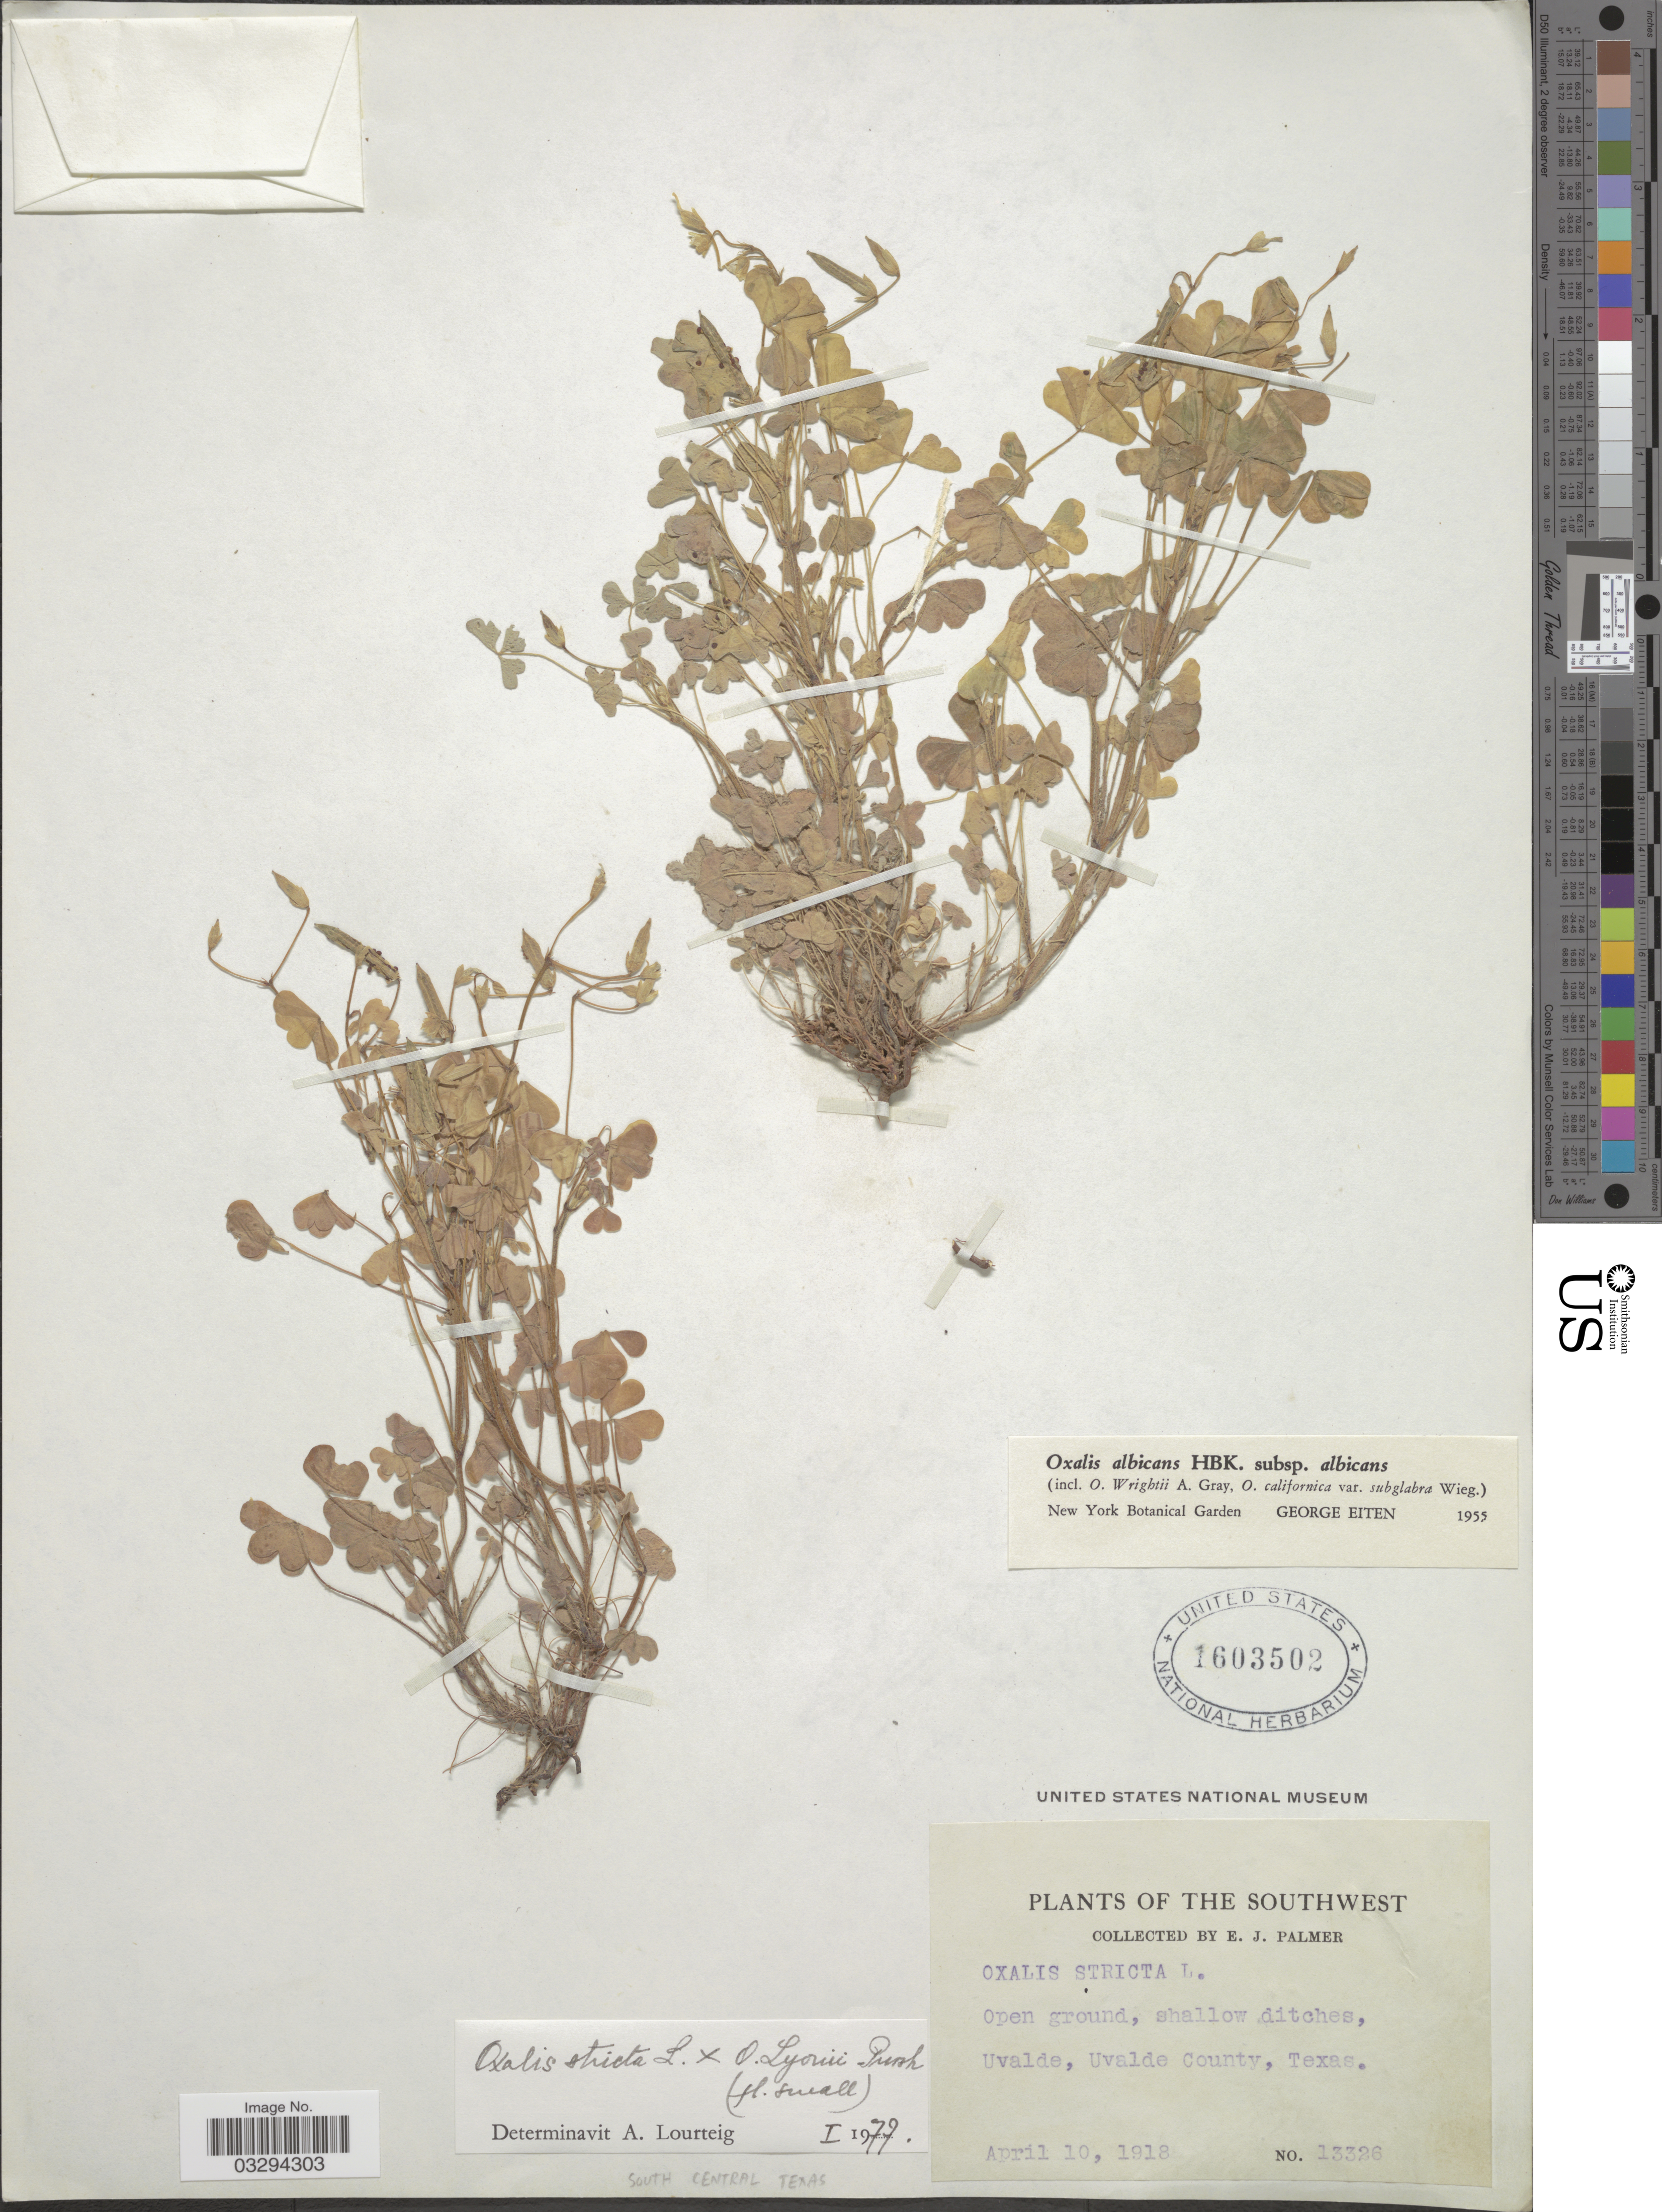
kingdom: Plantae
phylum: Tracheophyta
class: Magnoliopsida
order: Oxalidales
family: Oxalidaceae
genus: Oxalis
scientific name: Oxalis lyonii x O. stricta L.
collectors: E. J. Palmer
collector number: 13326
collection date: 1918-04-10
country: United States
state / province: Texas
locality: The Southwest. Uvalde, Uvalde County.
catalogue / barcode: US 1603502